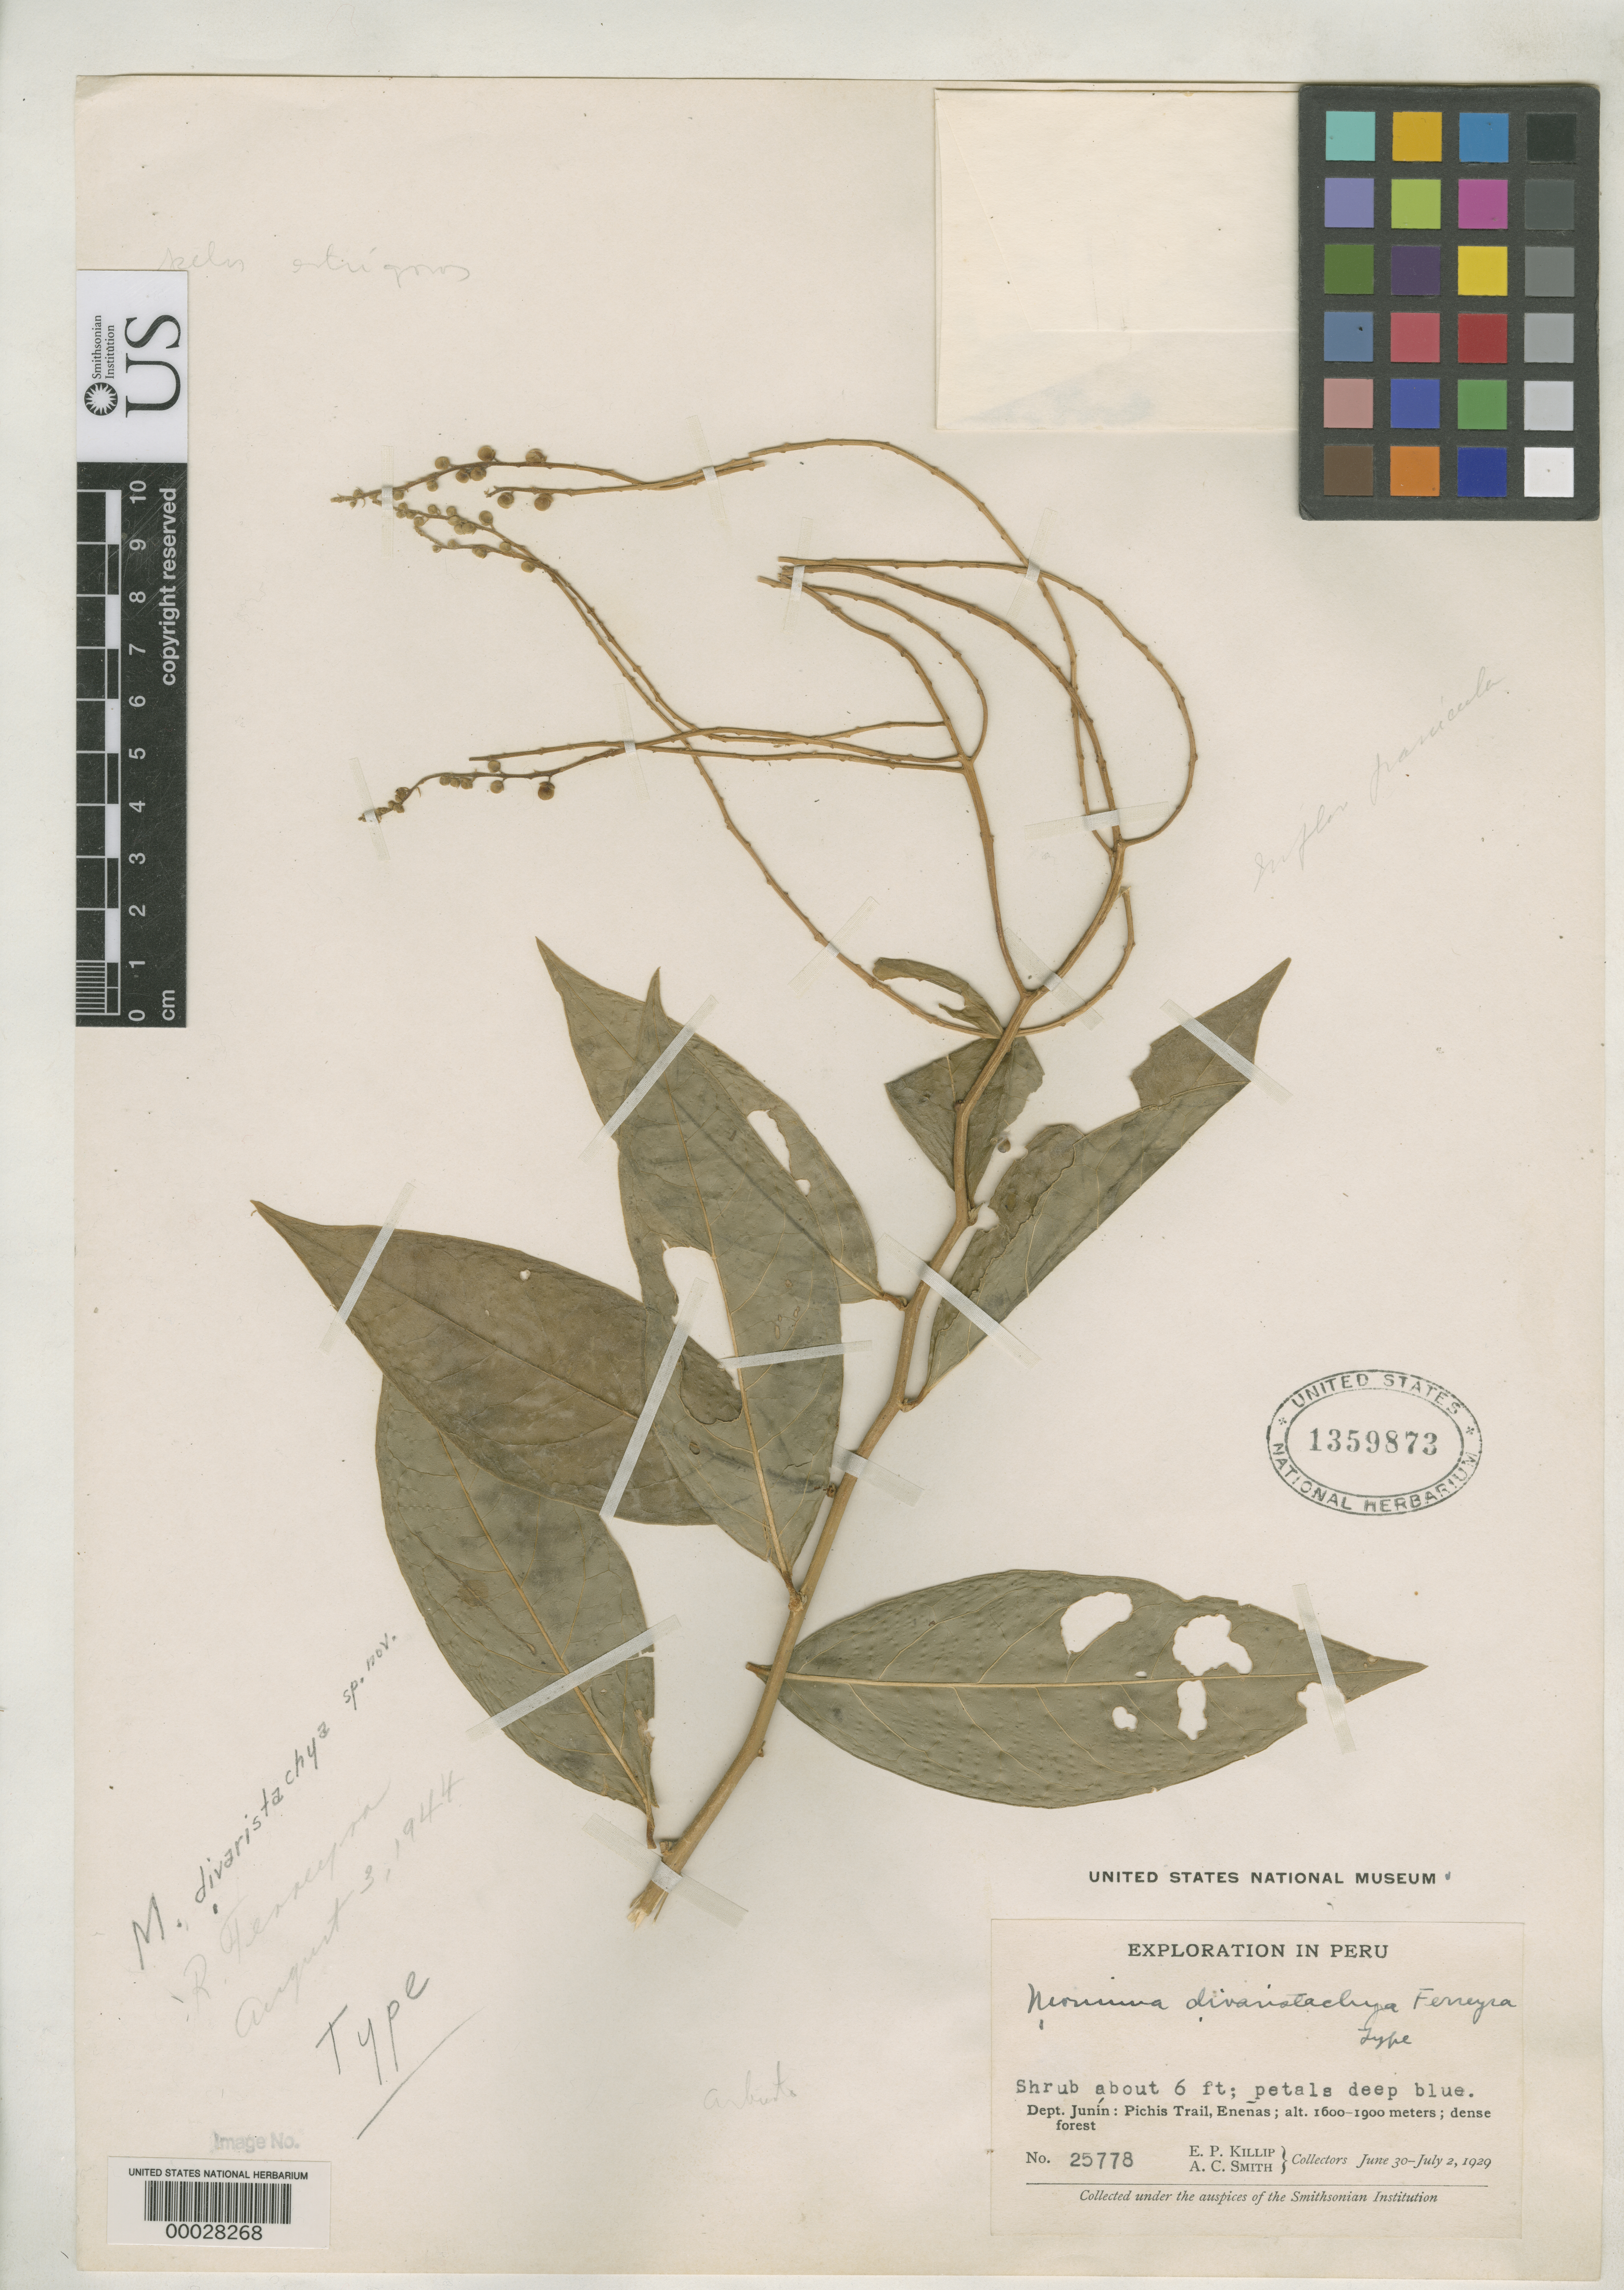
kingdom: Plantae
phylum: Tracheophyta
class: Magnoliopsida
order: Fabales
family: Polygalaceae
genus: Monnina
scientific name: Monnina divaristachya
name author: Ferreyra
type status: Holotype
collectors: E. P. Killip & A. C. Smith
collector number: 25778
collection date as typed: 30 Jun 1929 to 02 Jul 1929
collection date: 1929-06-30/1929-07-02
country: Peru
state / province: Junín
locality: Pichis Trail, Enenas.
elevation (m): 1600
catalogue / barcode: US 1359873